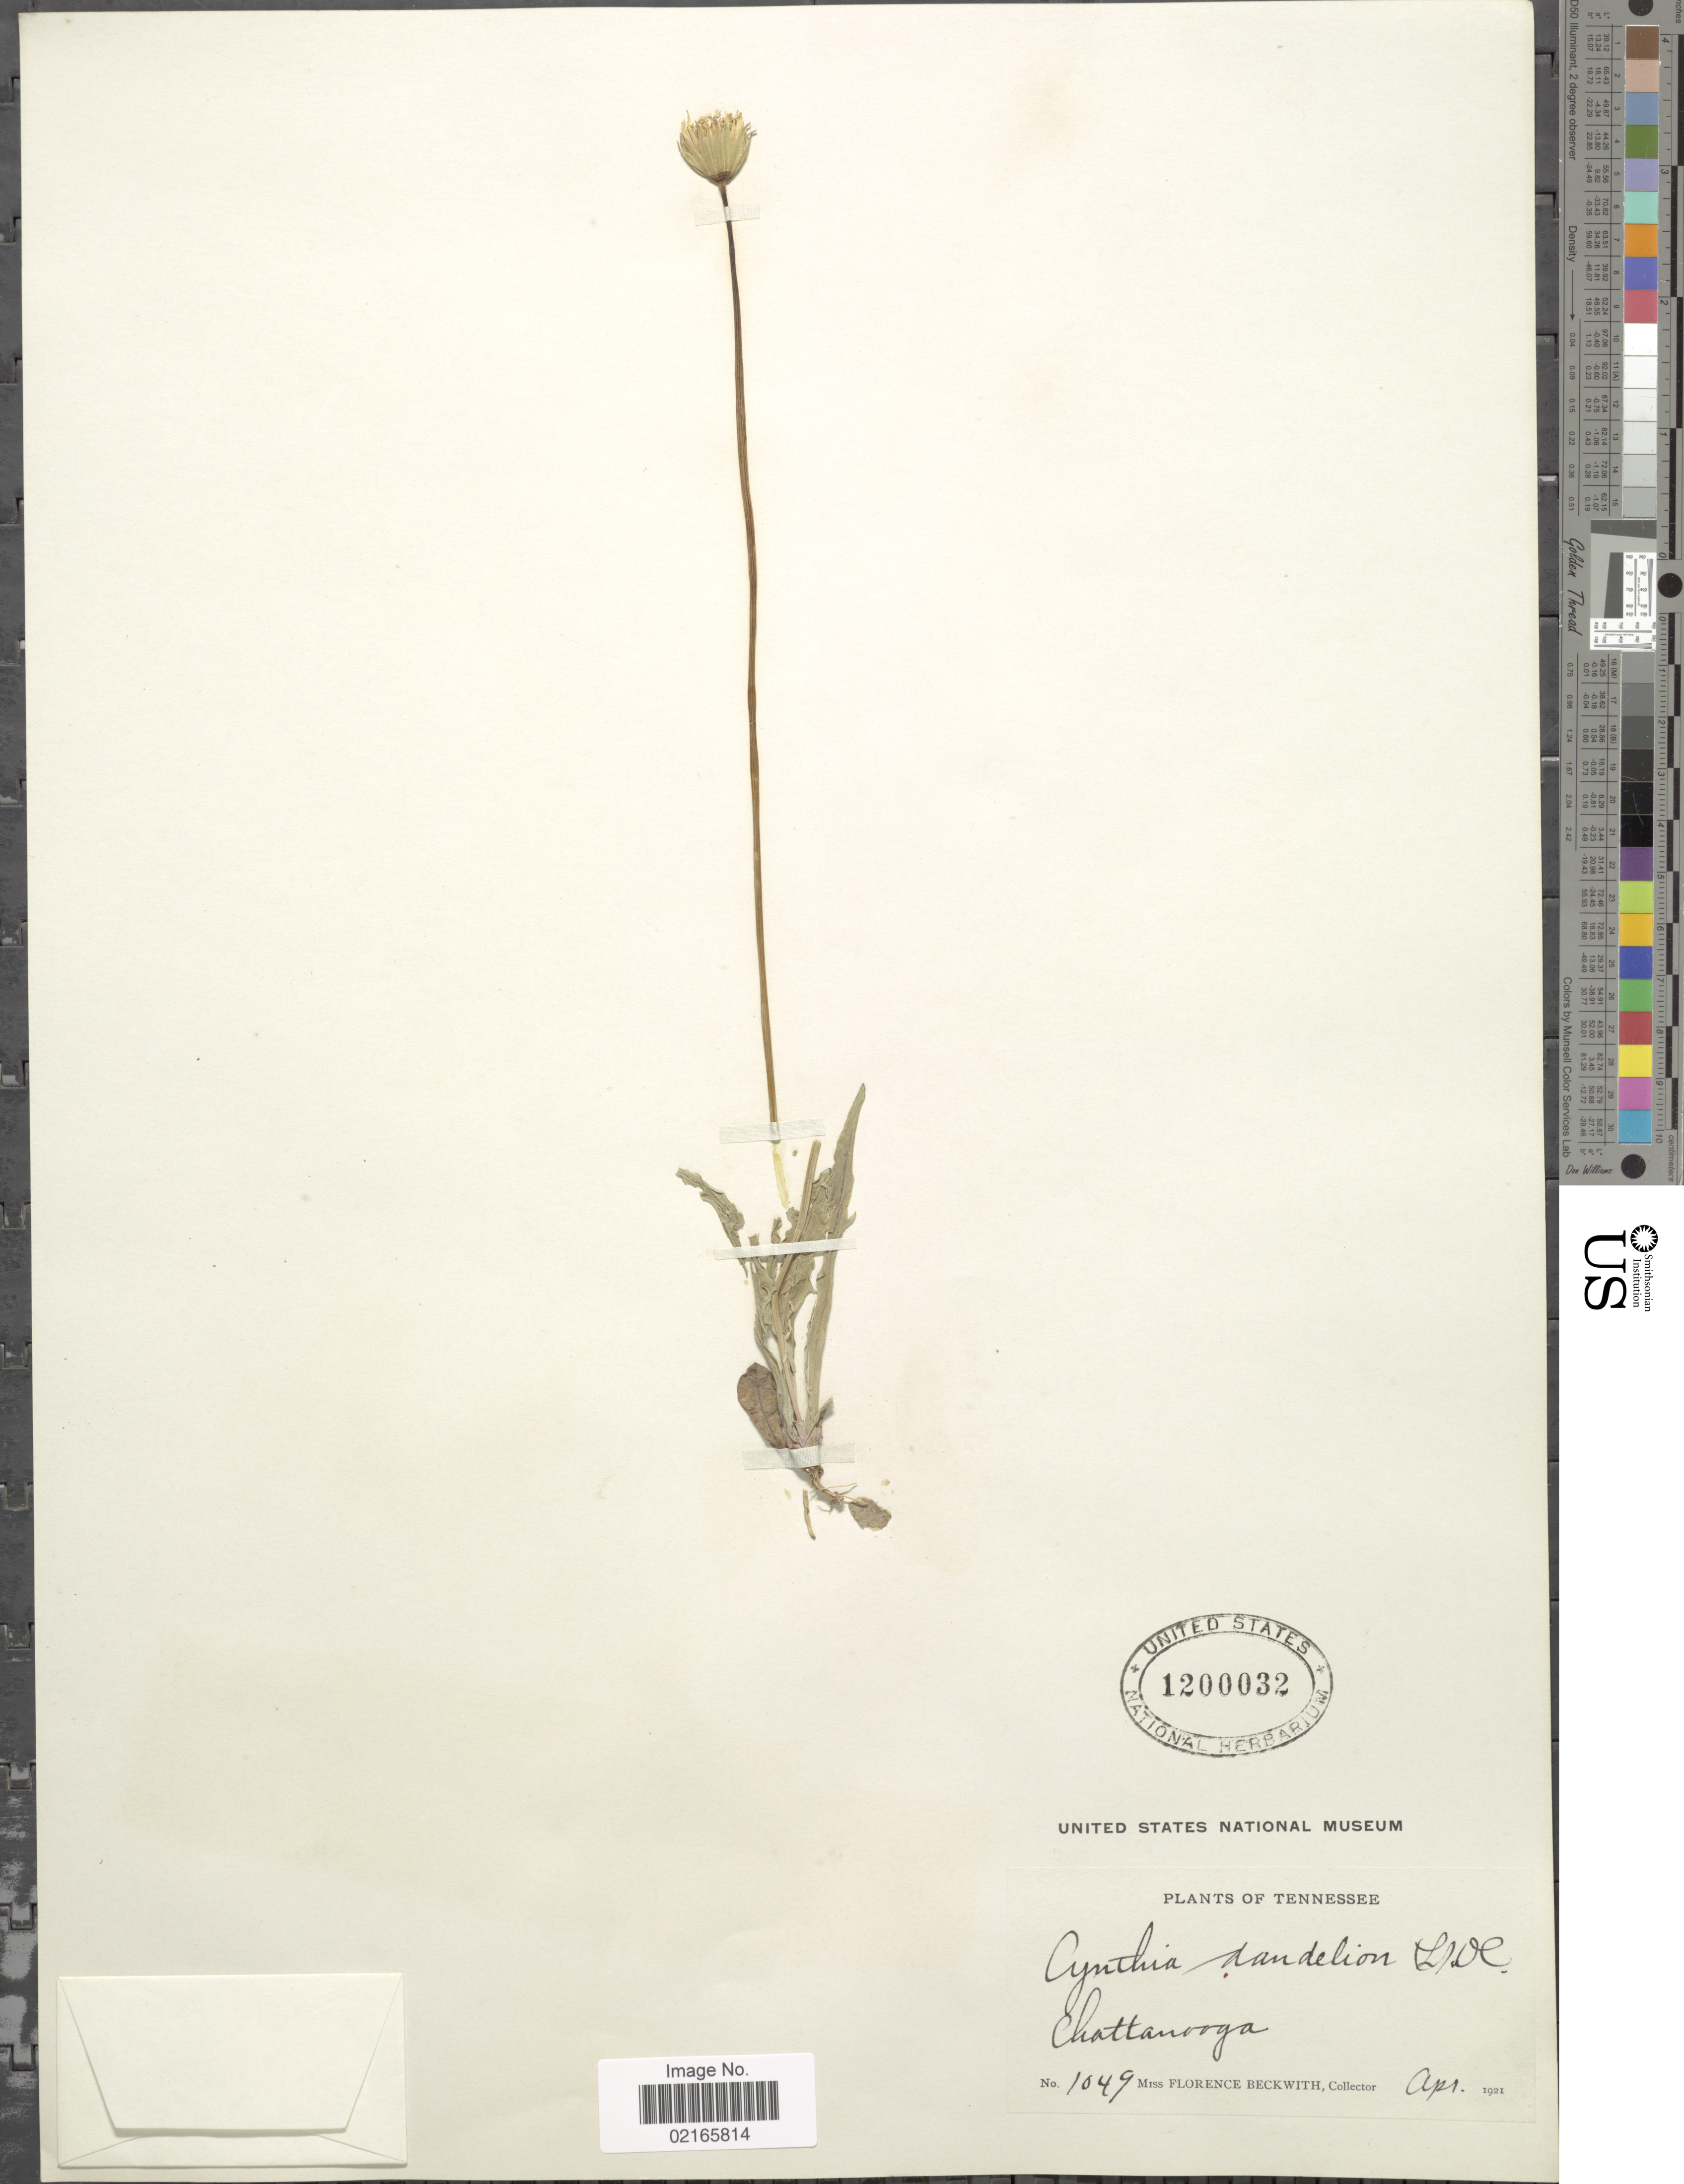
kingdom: Plantae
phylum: Tracheophyta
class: Magnoliopsida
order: Asterales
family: Asteraceae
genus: Krigia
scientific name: Krigia dandelion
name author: (L.) Nutt.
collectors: F. Beckwith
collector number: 1049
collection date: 1921-04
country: United States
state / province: Tennessee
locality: Chattanooga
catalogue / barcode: US 1200032